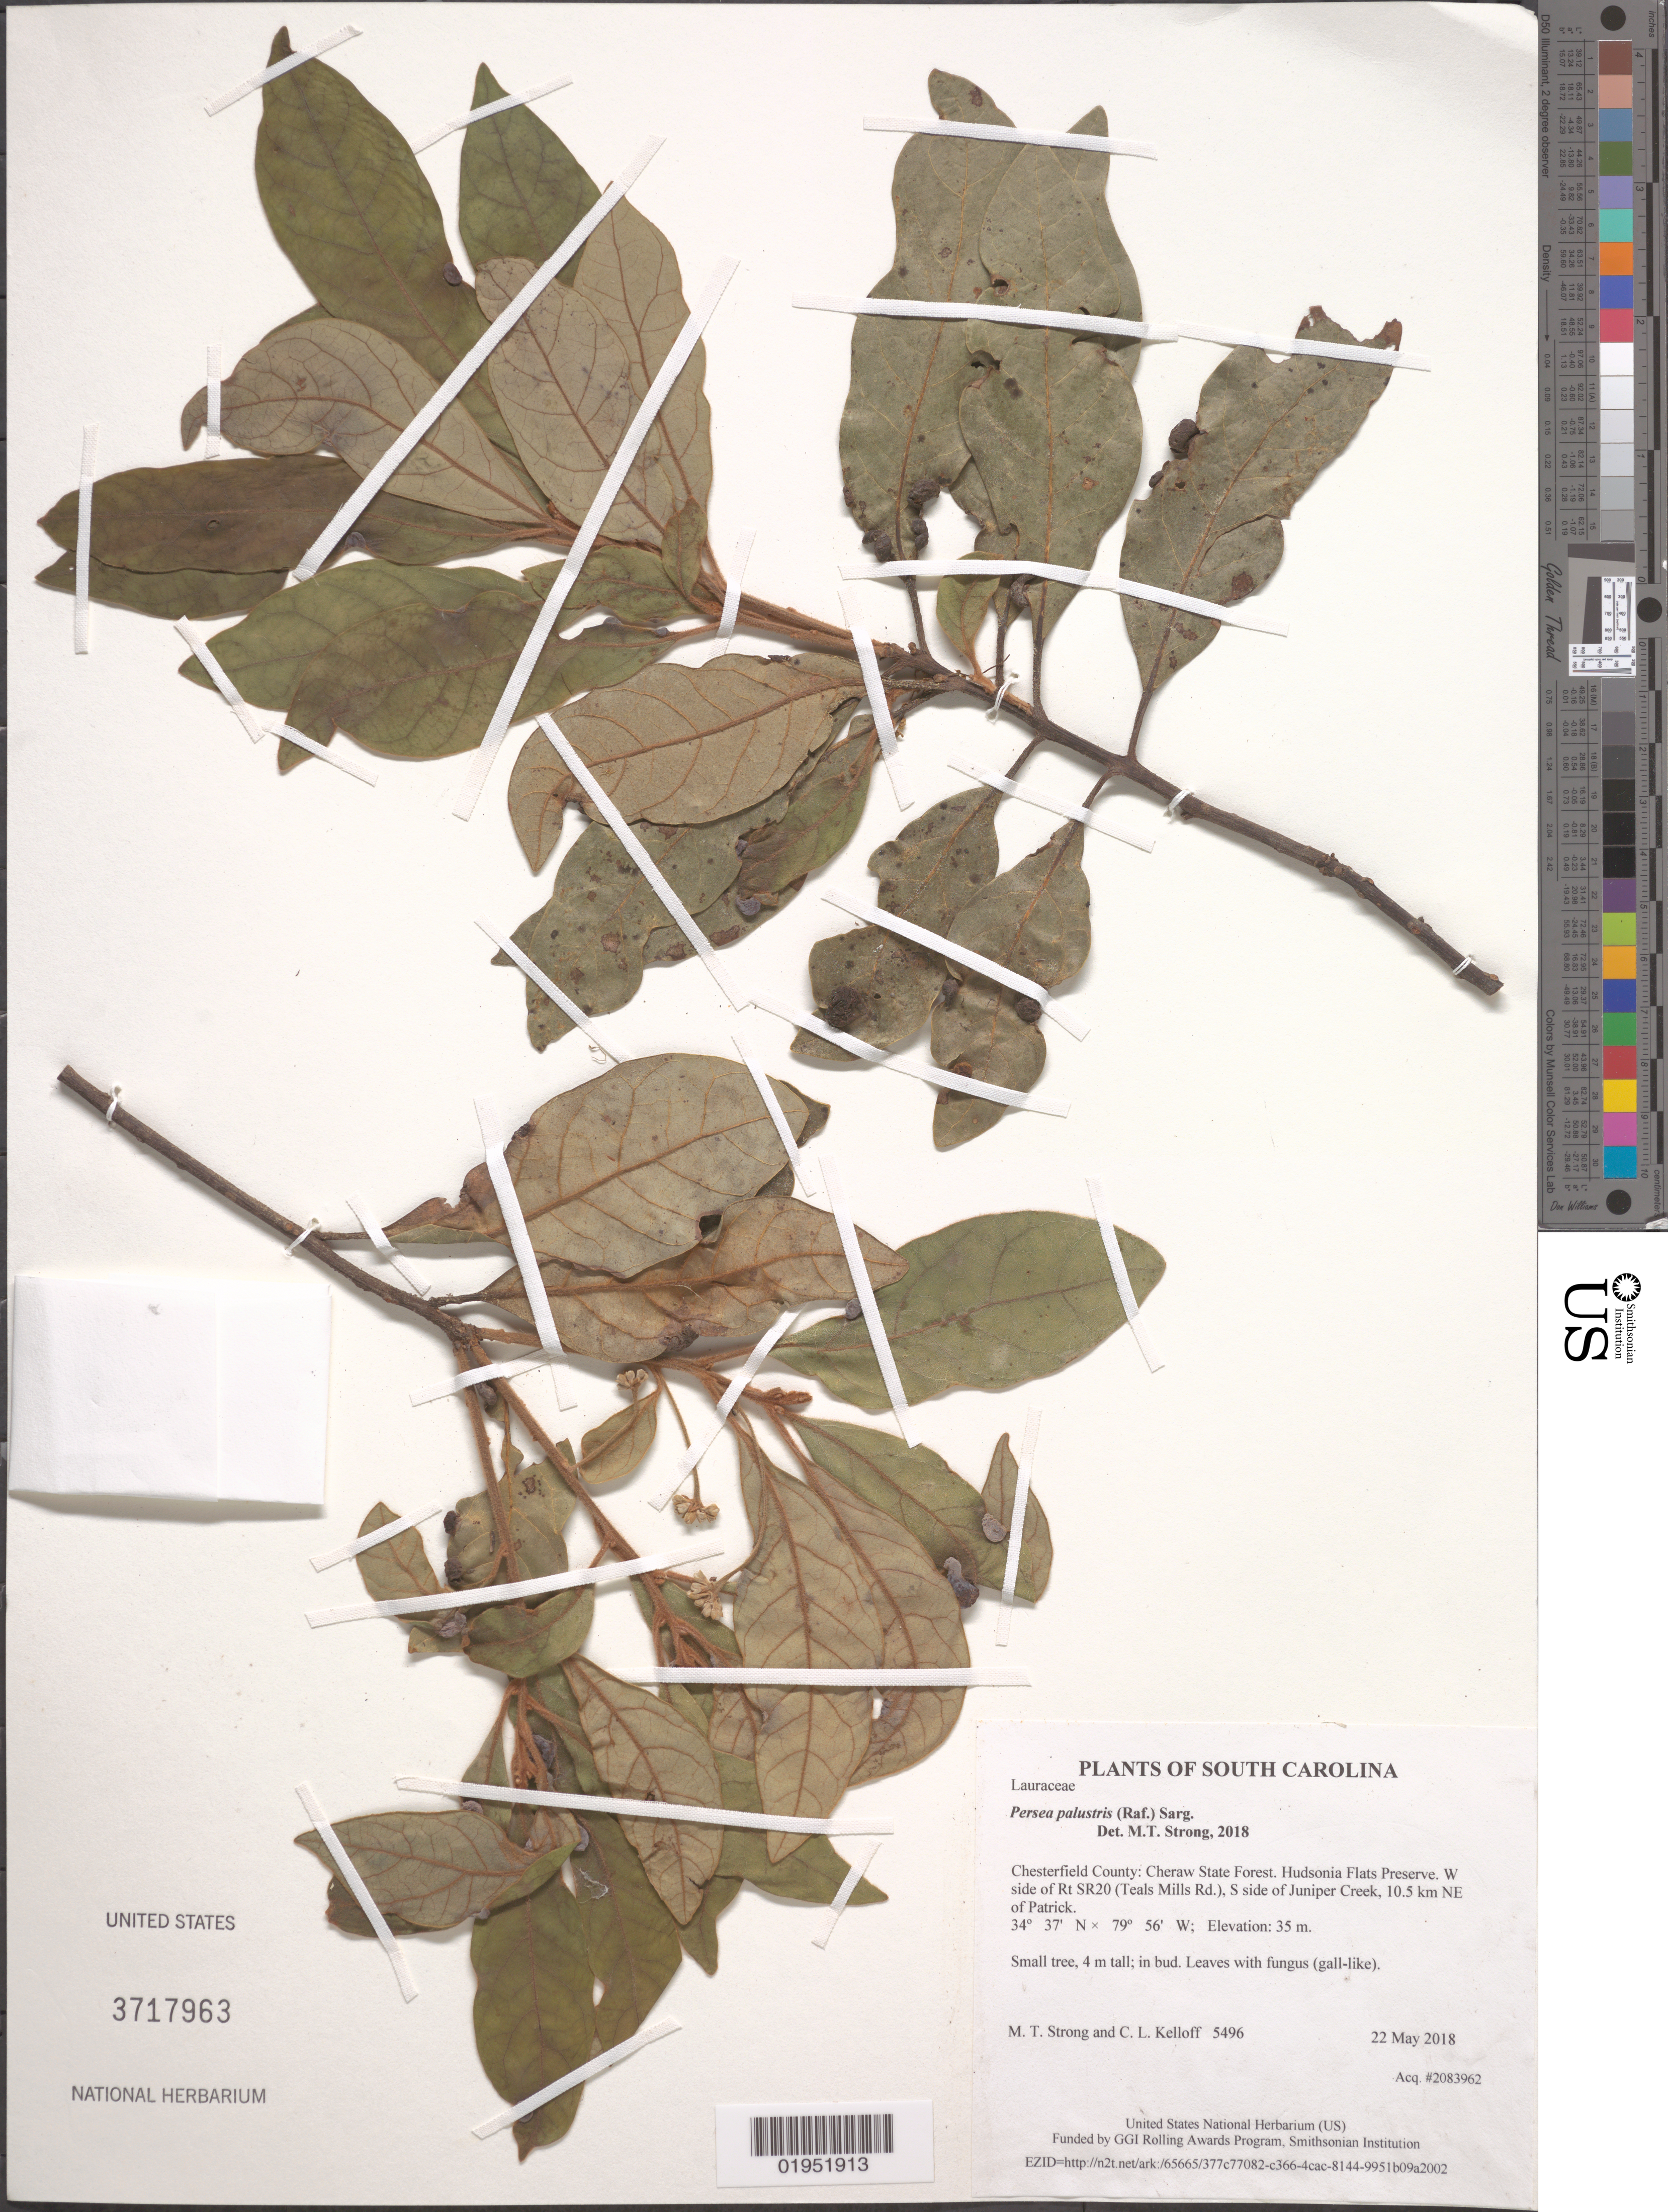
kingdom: Plantae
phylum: Tracheophyta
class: Magnoliopsida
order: Laurales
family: Lauraceae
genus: Persea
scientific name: Persea palustris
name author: (Raf.) Sarg.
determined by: Strong, Mark T., (BOT), Smithsonian Institution - National Museum of Natural History (UNITED STATES)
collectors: M. T. Strong & C. L. Kelloff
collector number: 5496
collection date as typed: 22 May 2018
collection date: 2018-05-22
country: United States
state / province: South Carolina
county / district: Chesterfield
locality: Cheraw State Forest. Hudsonia Flats Preserve. W side of Rt SR20 (Teals Mills Rd.), S side of Juniper Creek, 10.5 km NE of Patrick.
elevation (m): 35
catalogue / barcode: US 3717963